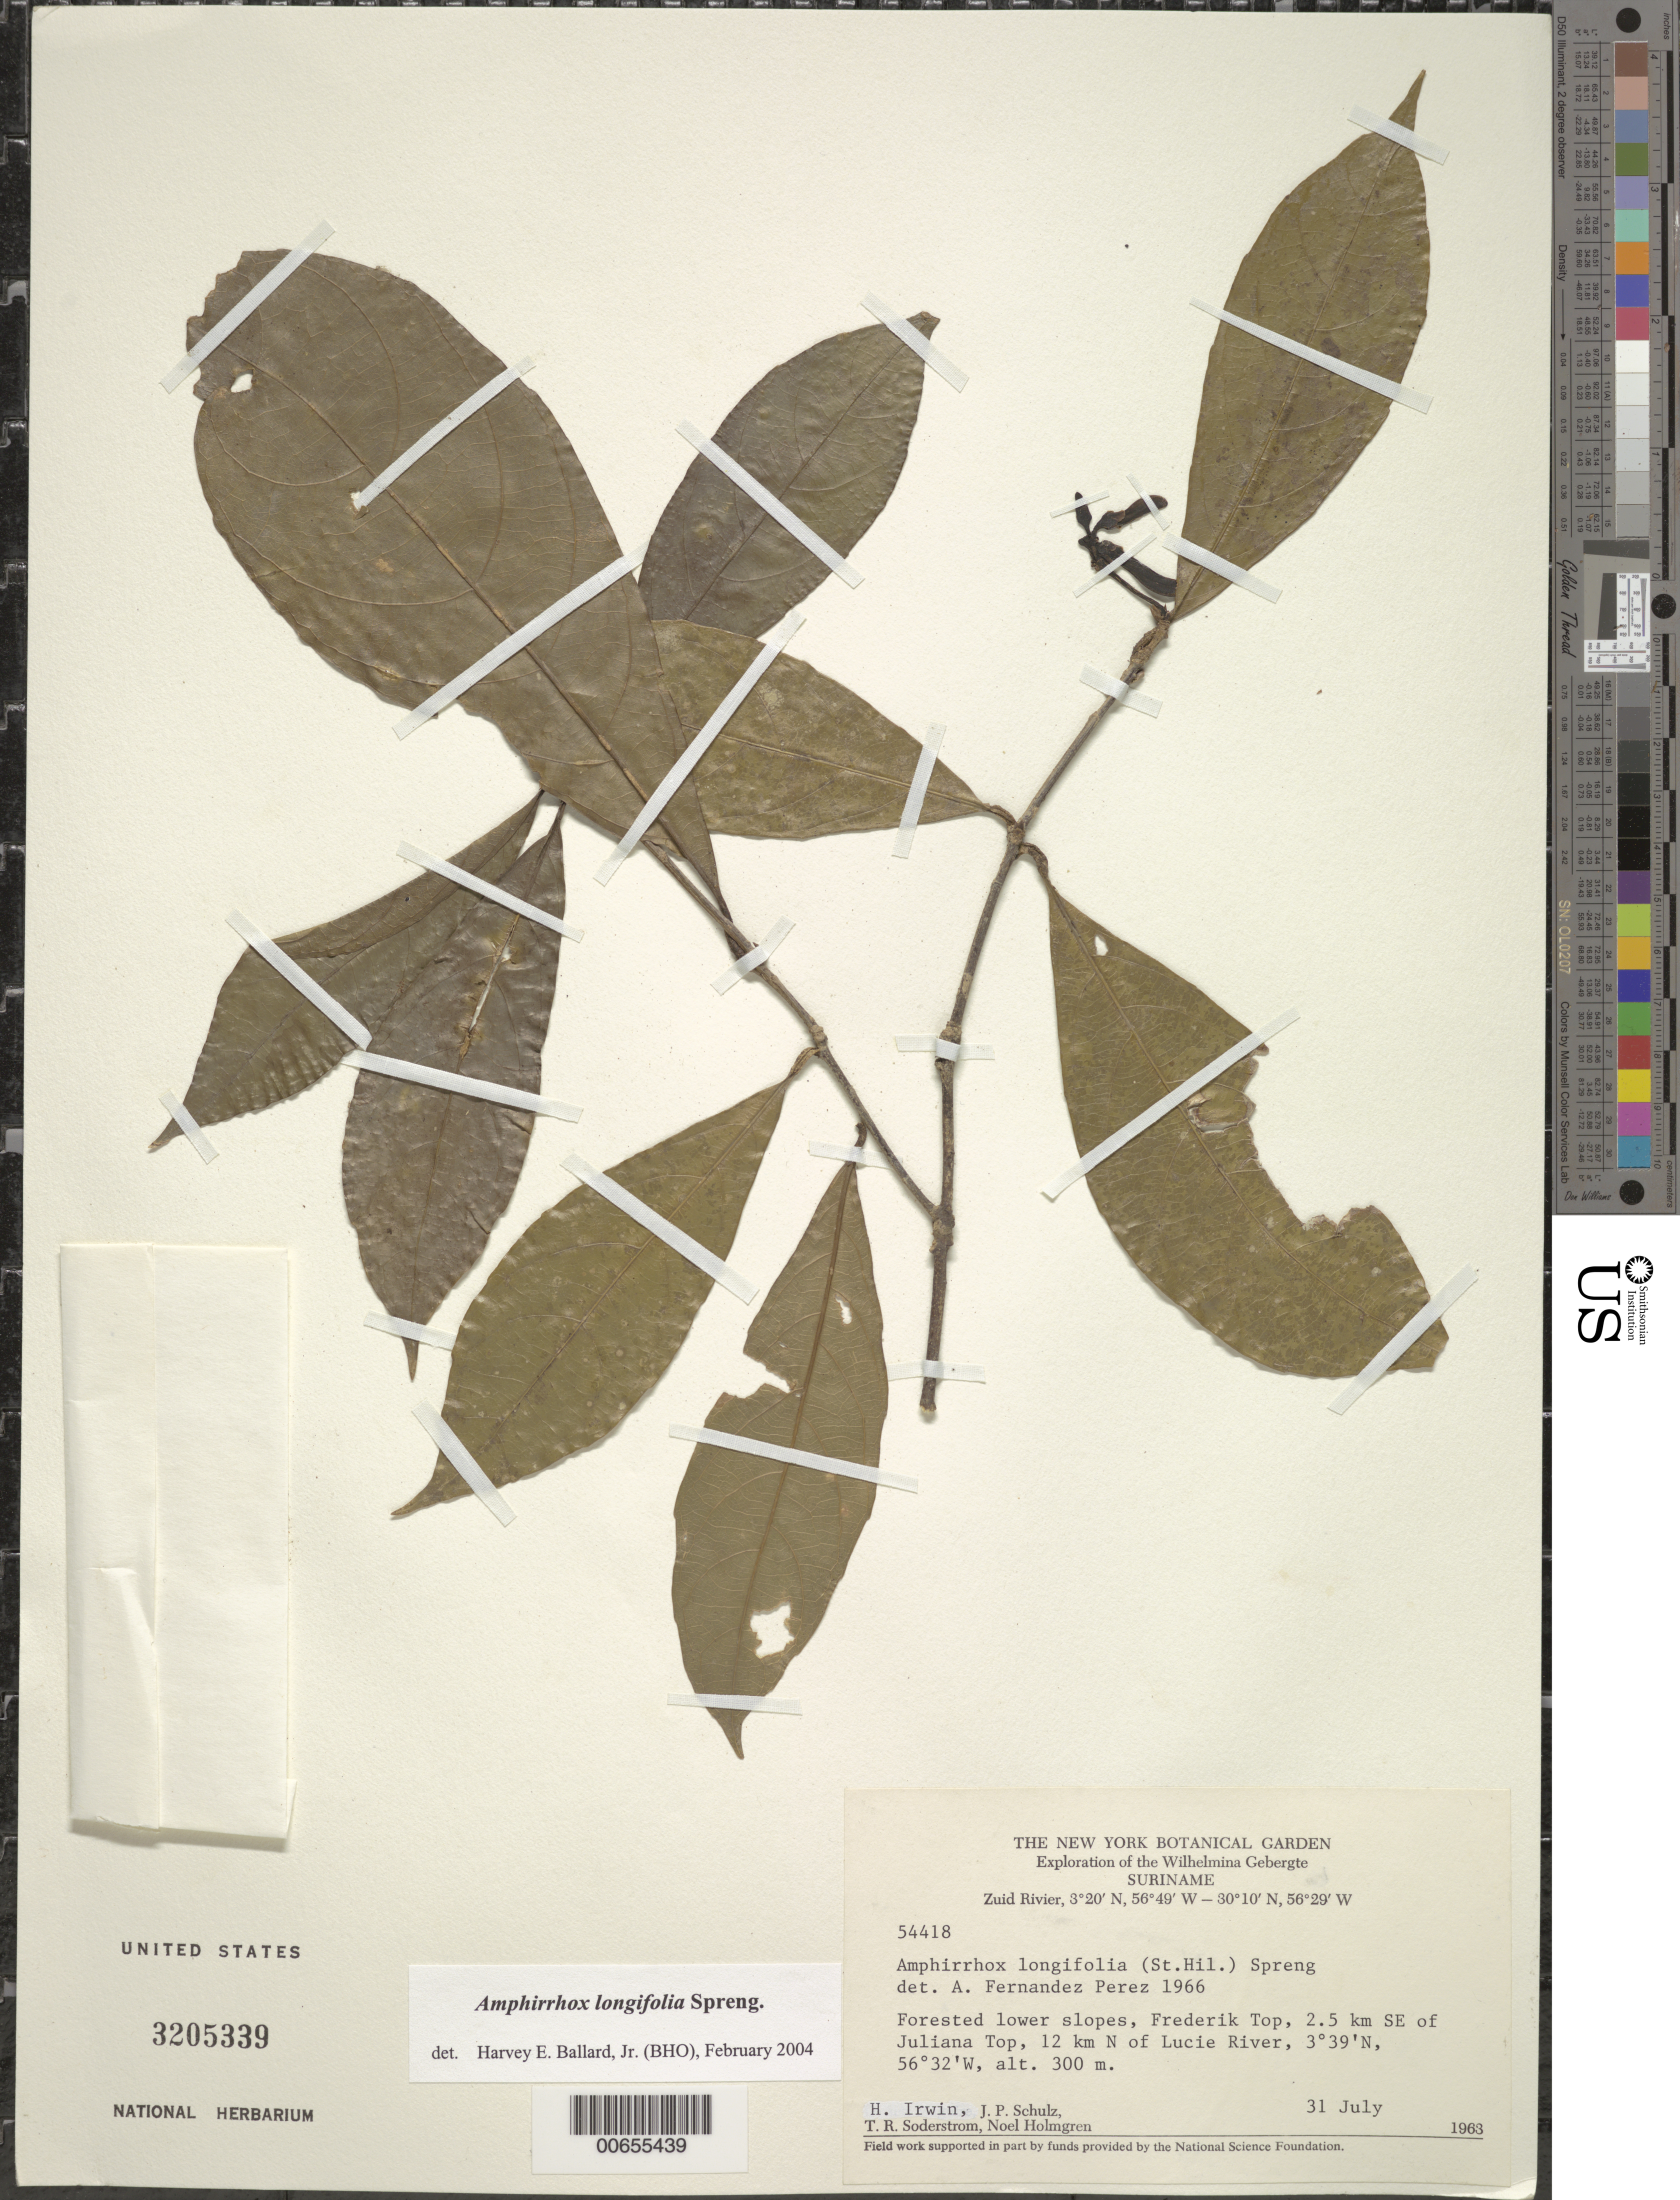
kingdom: Plantae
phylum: Tracheophyta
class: Magnoliopsida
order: Malpighiales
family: Violaceae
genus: Amphirrhox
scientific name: Amphirrhox longifolia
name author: (A. St.-Hil.) Spreng.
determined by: Ballard, Harvey E.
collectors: H. Irwin, G. T. Prance, T. R. Soderstrom & N. H. Holmgren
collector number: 54418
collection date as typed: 31-Jul-63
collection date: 1963-07-31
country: Suriname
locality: Frederik Top, 2.5 km SE of Juliana Top, 12 km N of Lucie R.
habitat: Forested lower slopes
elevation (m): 300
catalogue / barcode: US 3205339